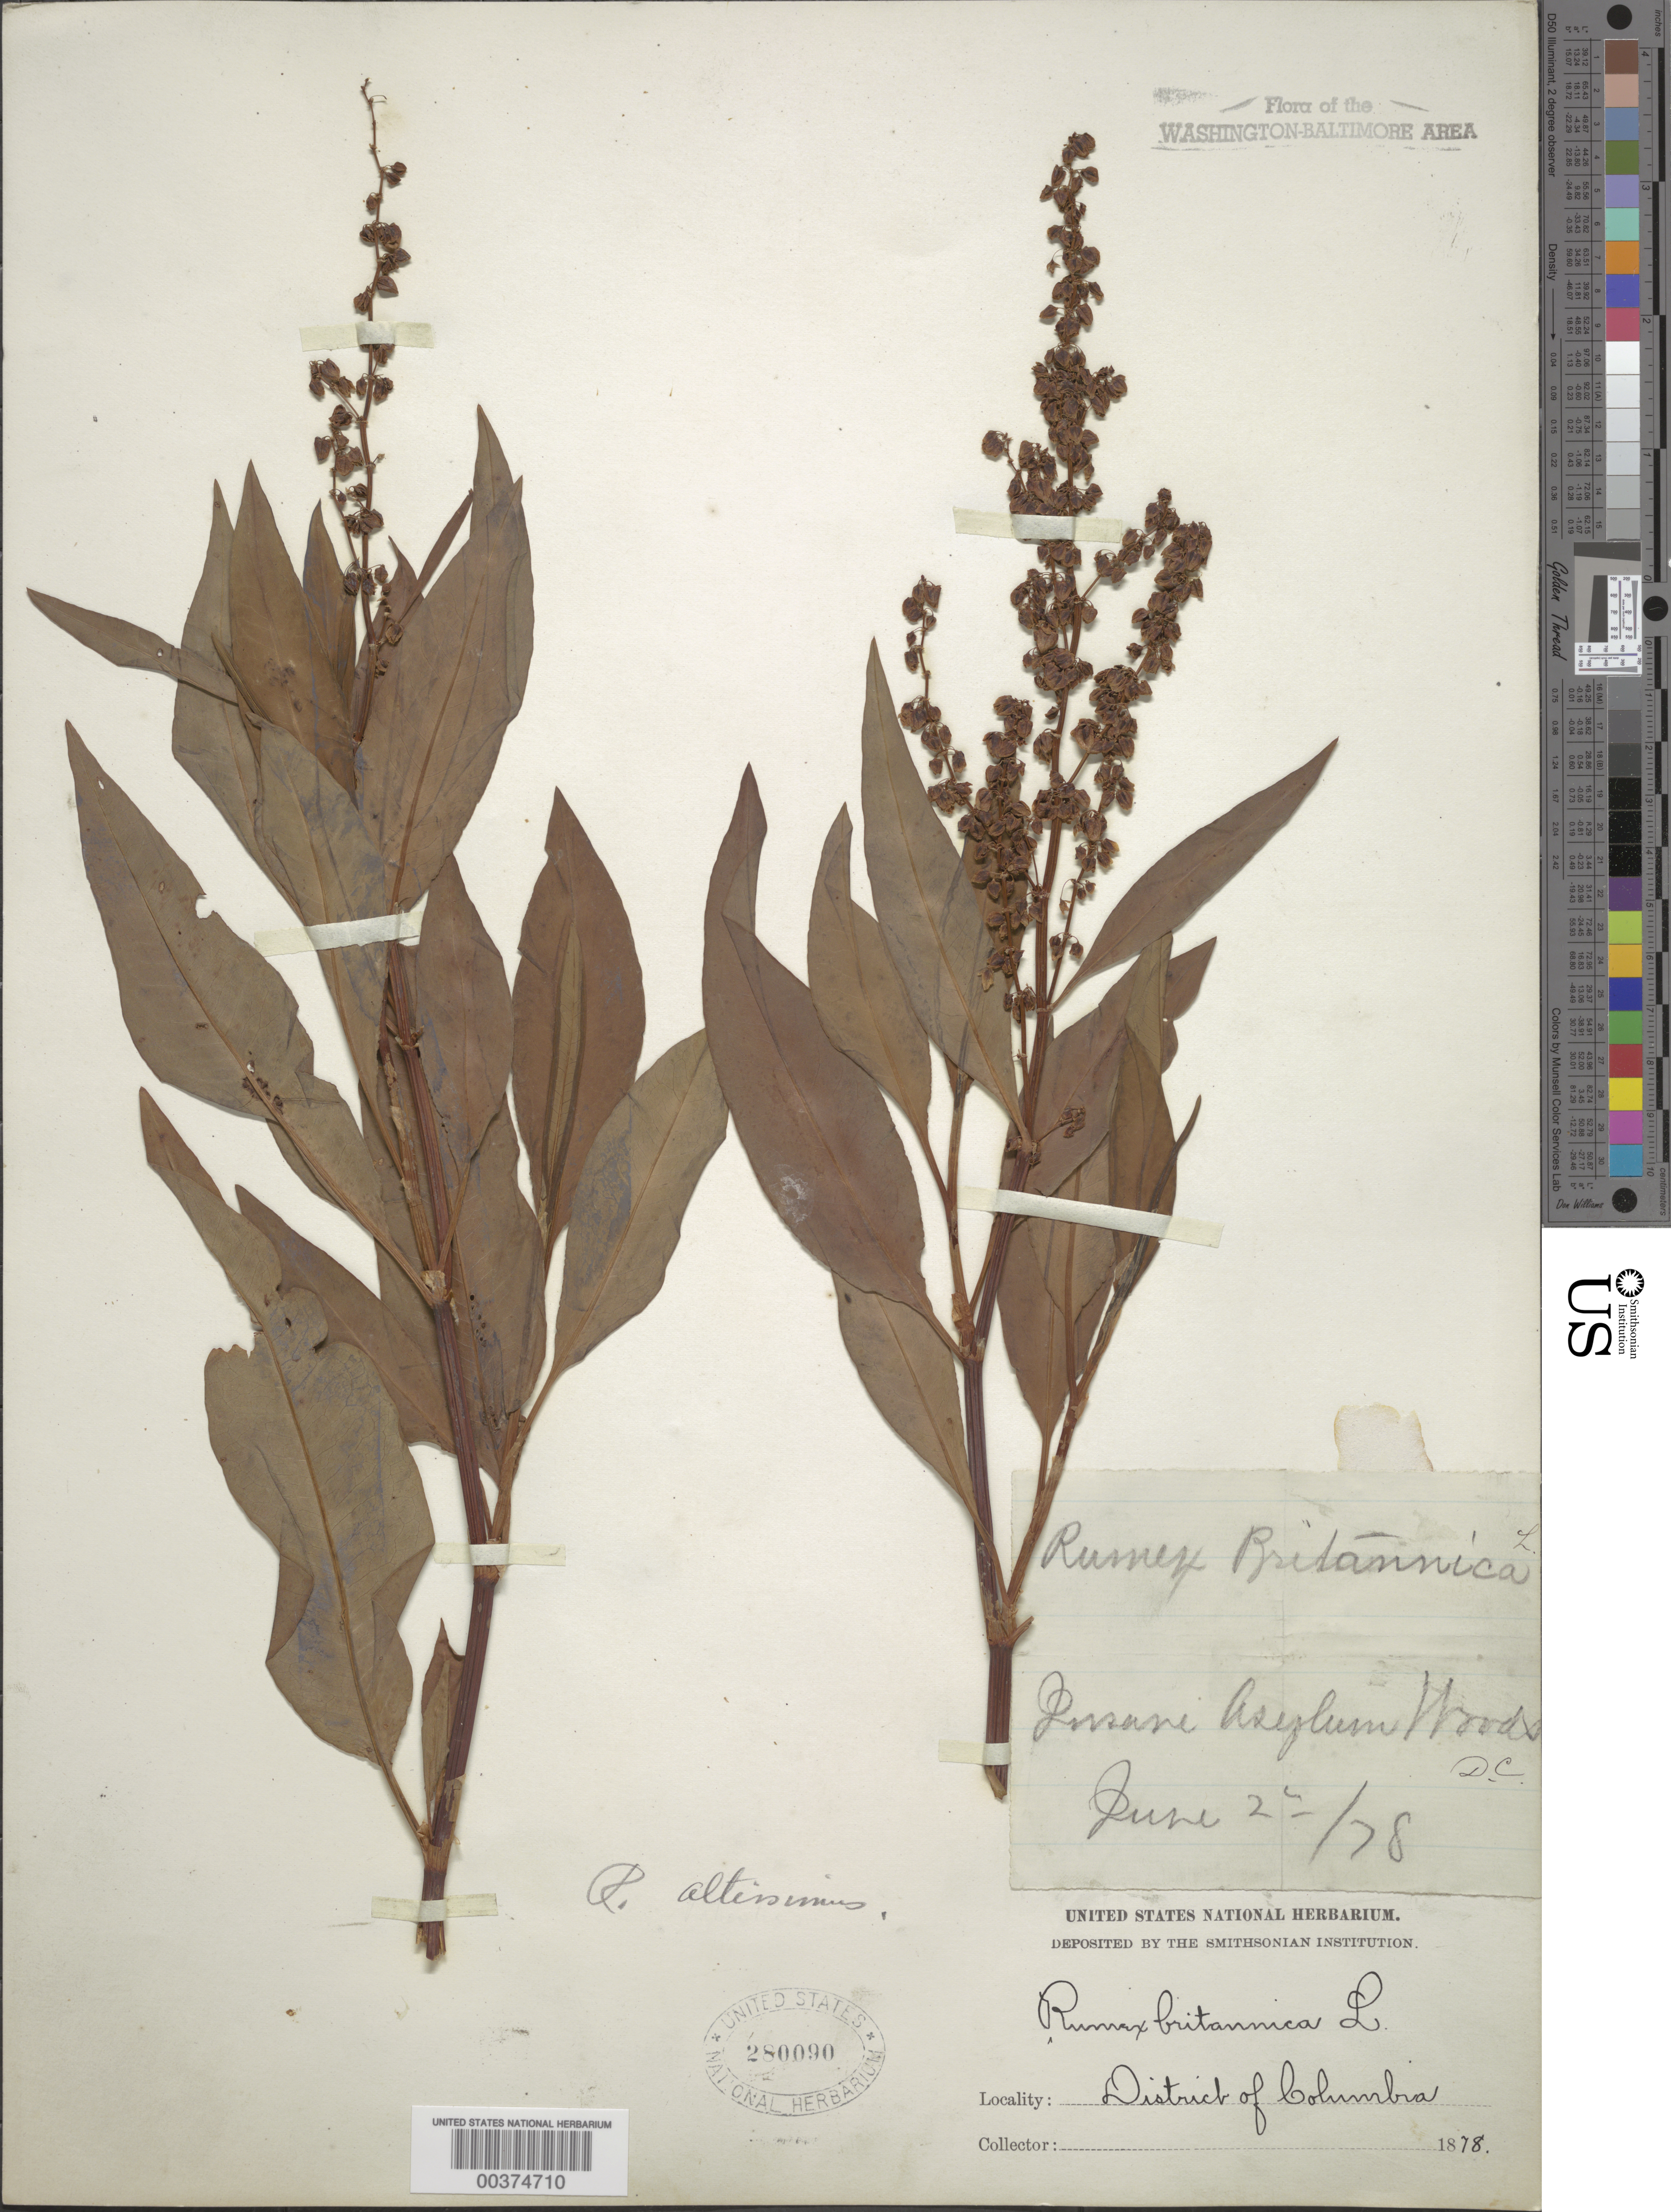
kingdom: Plantae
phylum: Tracheophyta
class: Magnoliopsida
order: Caryophyllales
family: Polygonaceae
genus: Rumex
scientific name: Rumex altissimus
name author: Alph. Wood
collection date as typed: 22 Jun 1878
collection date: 1878-06-22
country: United States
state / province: District of Columbia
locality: Insane Asylum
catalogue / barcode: US 280090